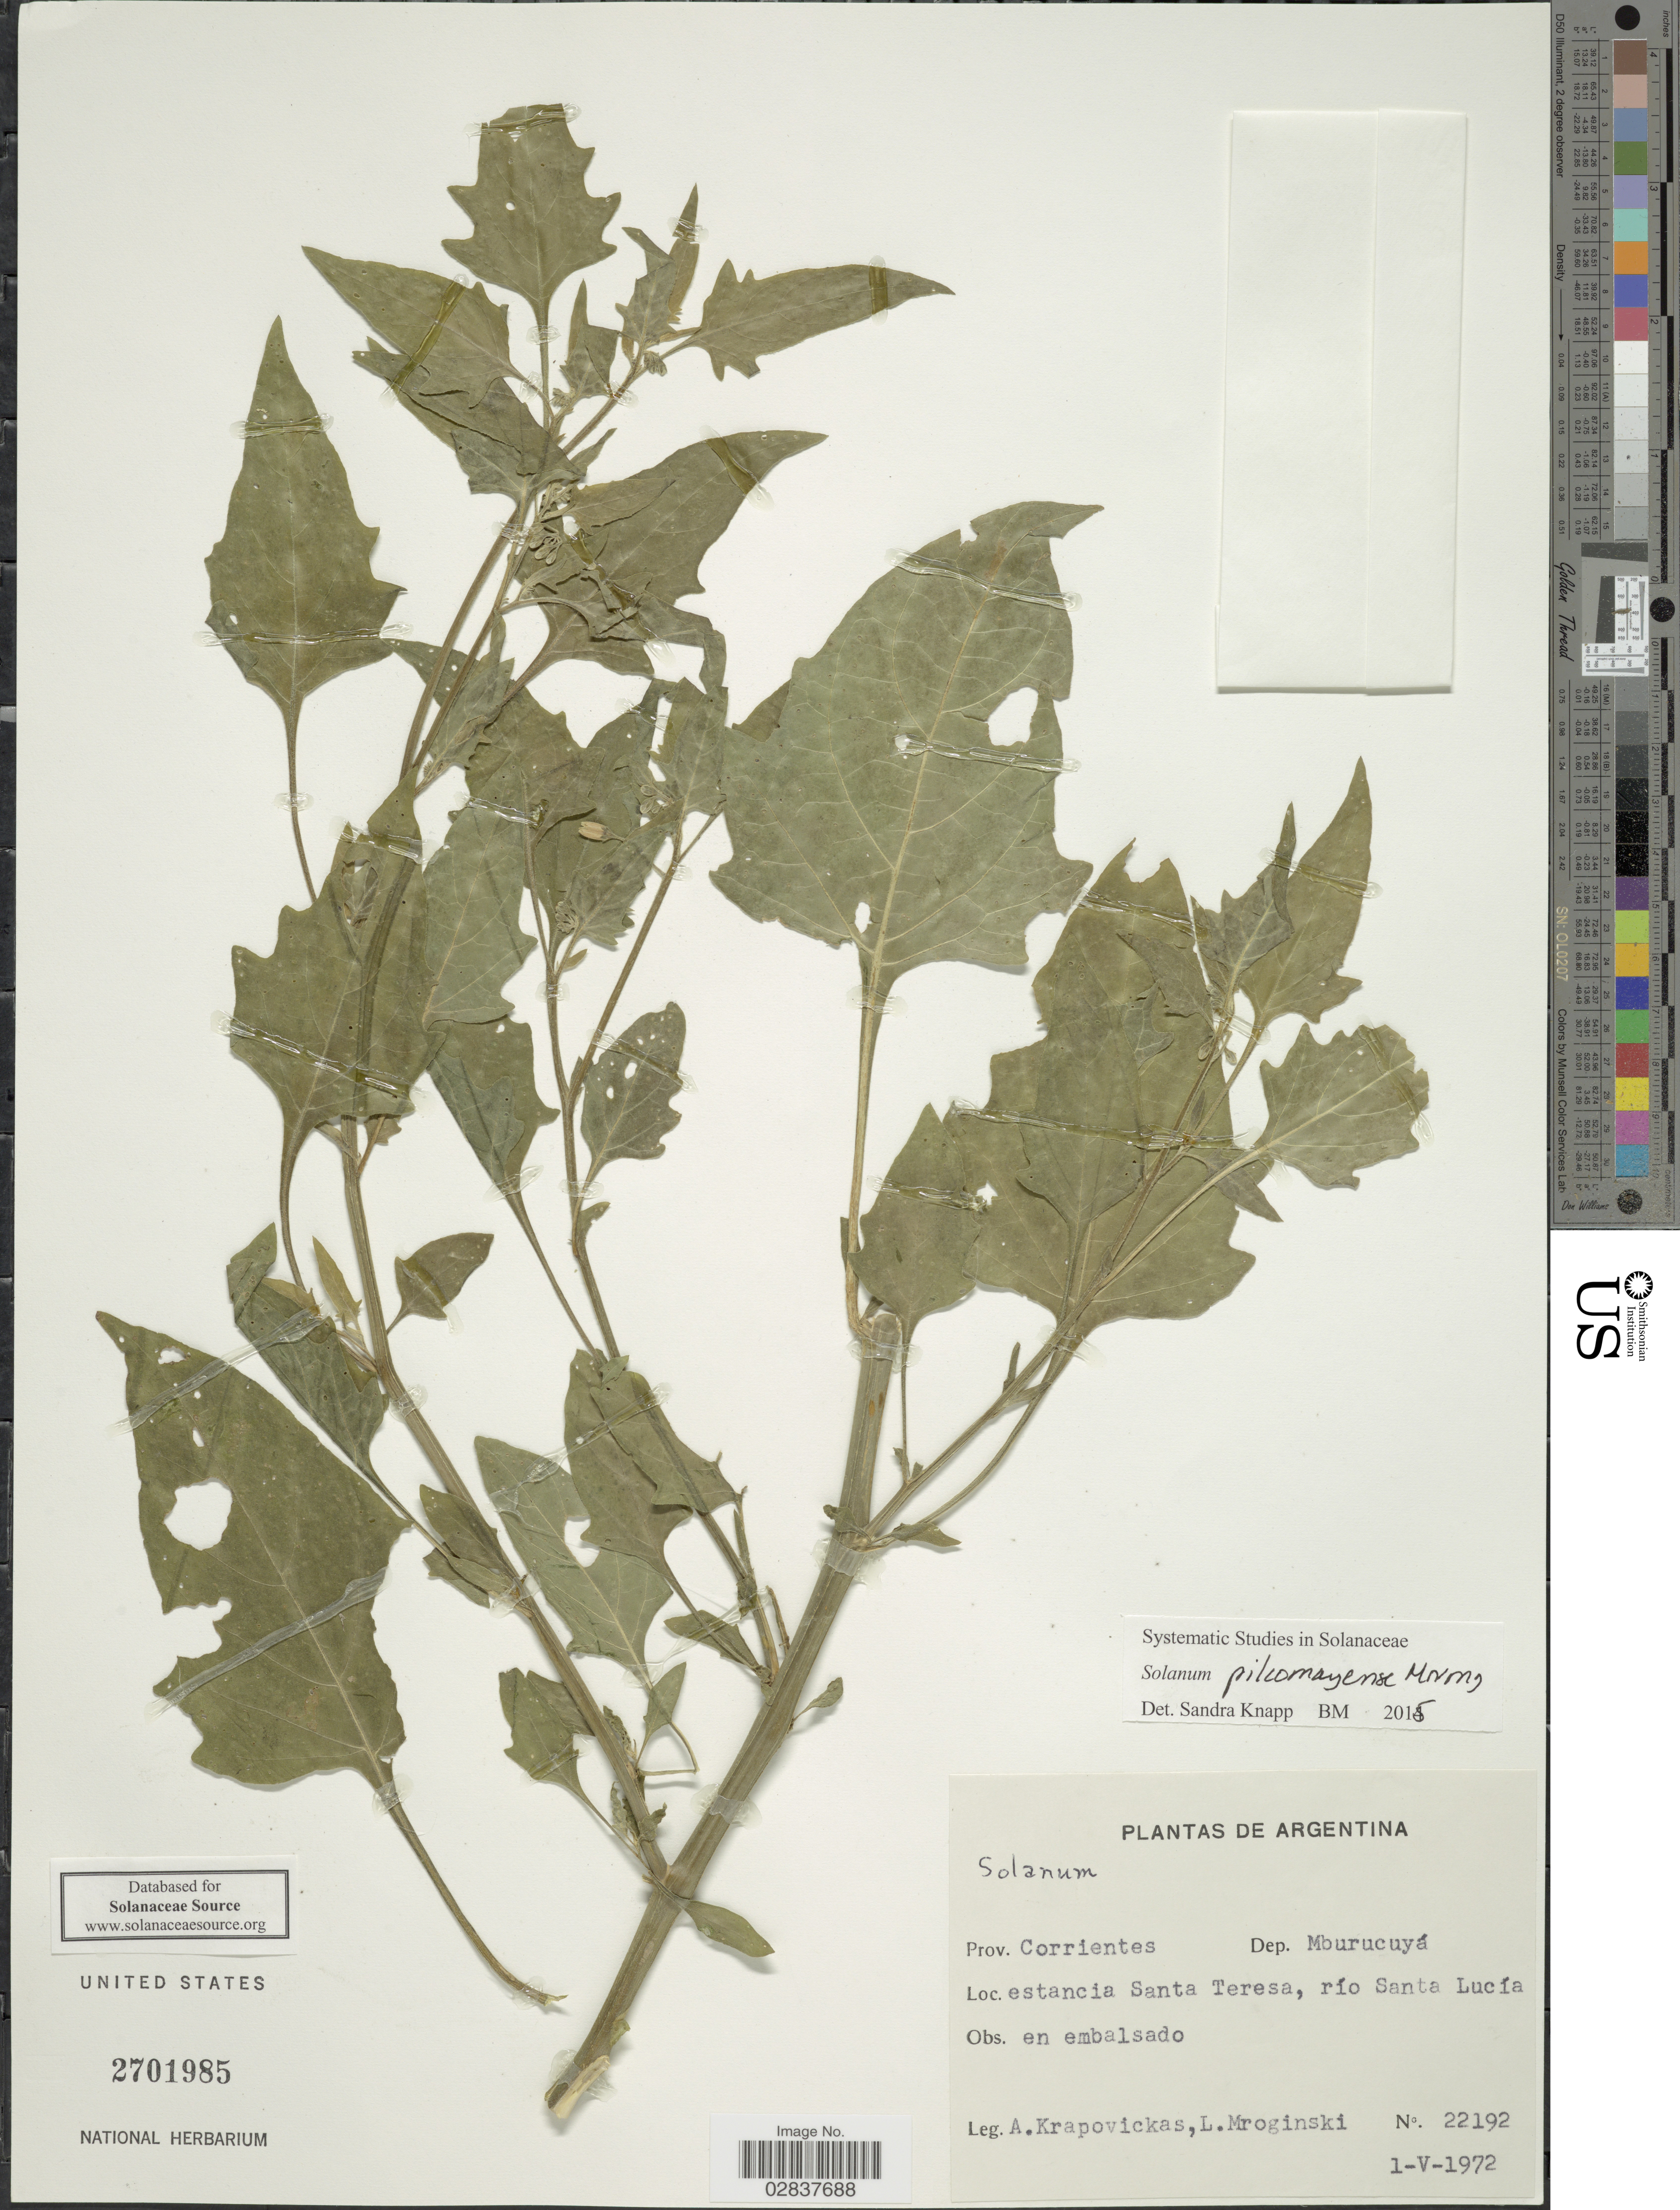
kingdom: Plantae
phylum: Tracheophyta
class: Magnoliopsida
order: Solanales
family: Solanaceae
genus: Solanum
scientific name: Solanum pilcomayense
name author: Morong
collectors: A. Krapovickas & L. Mroginski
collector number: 22192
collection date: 1972-05-01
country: Argentina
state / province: Corrientes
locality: Dep. Mburucuyá. Estancia Santa Teresa, río Santa Lucía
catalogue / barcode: US 2701985